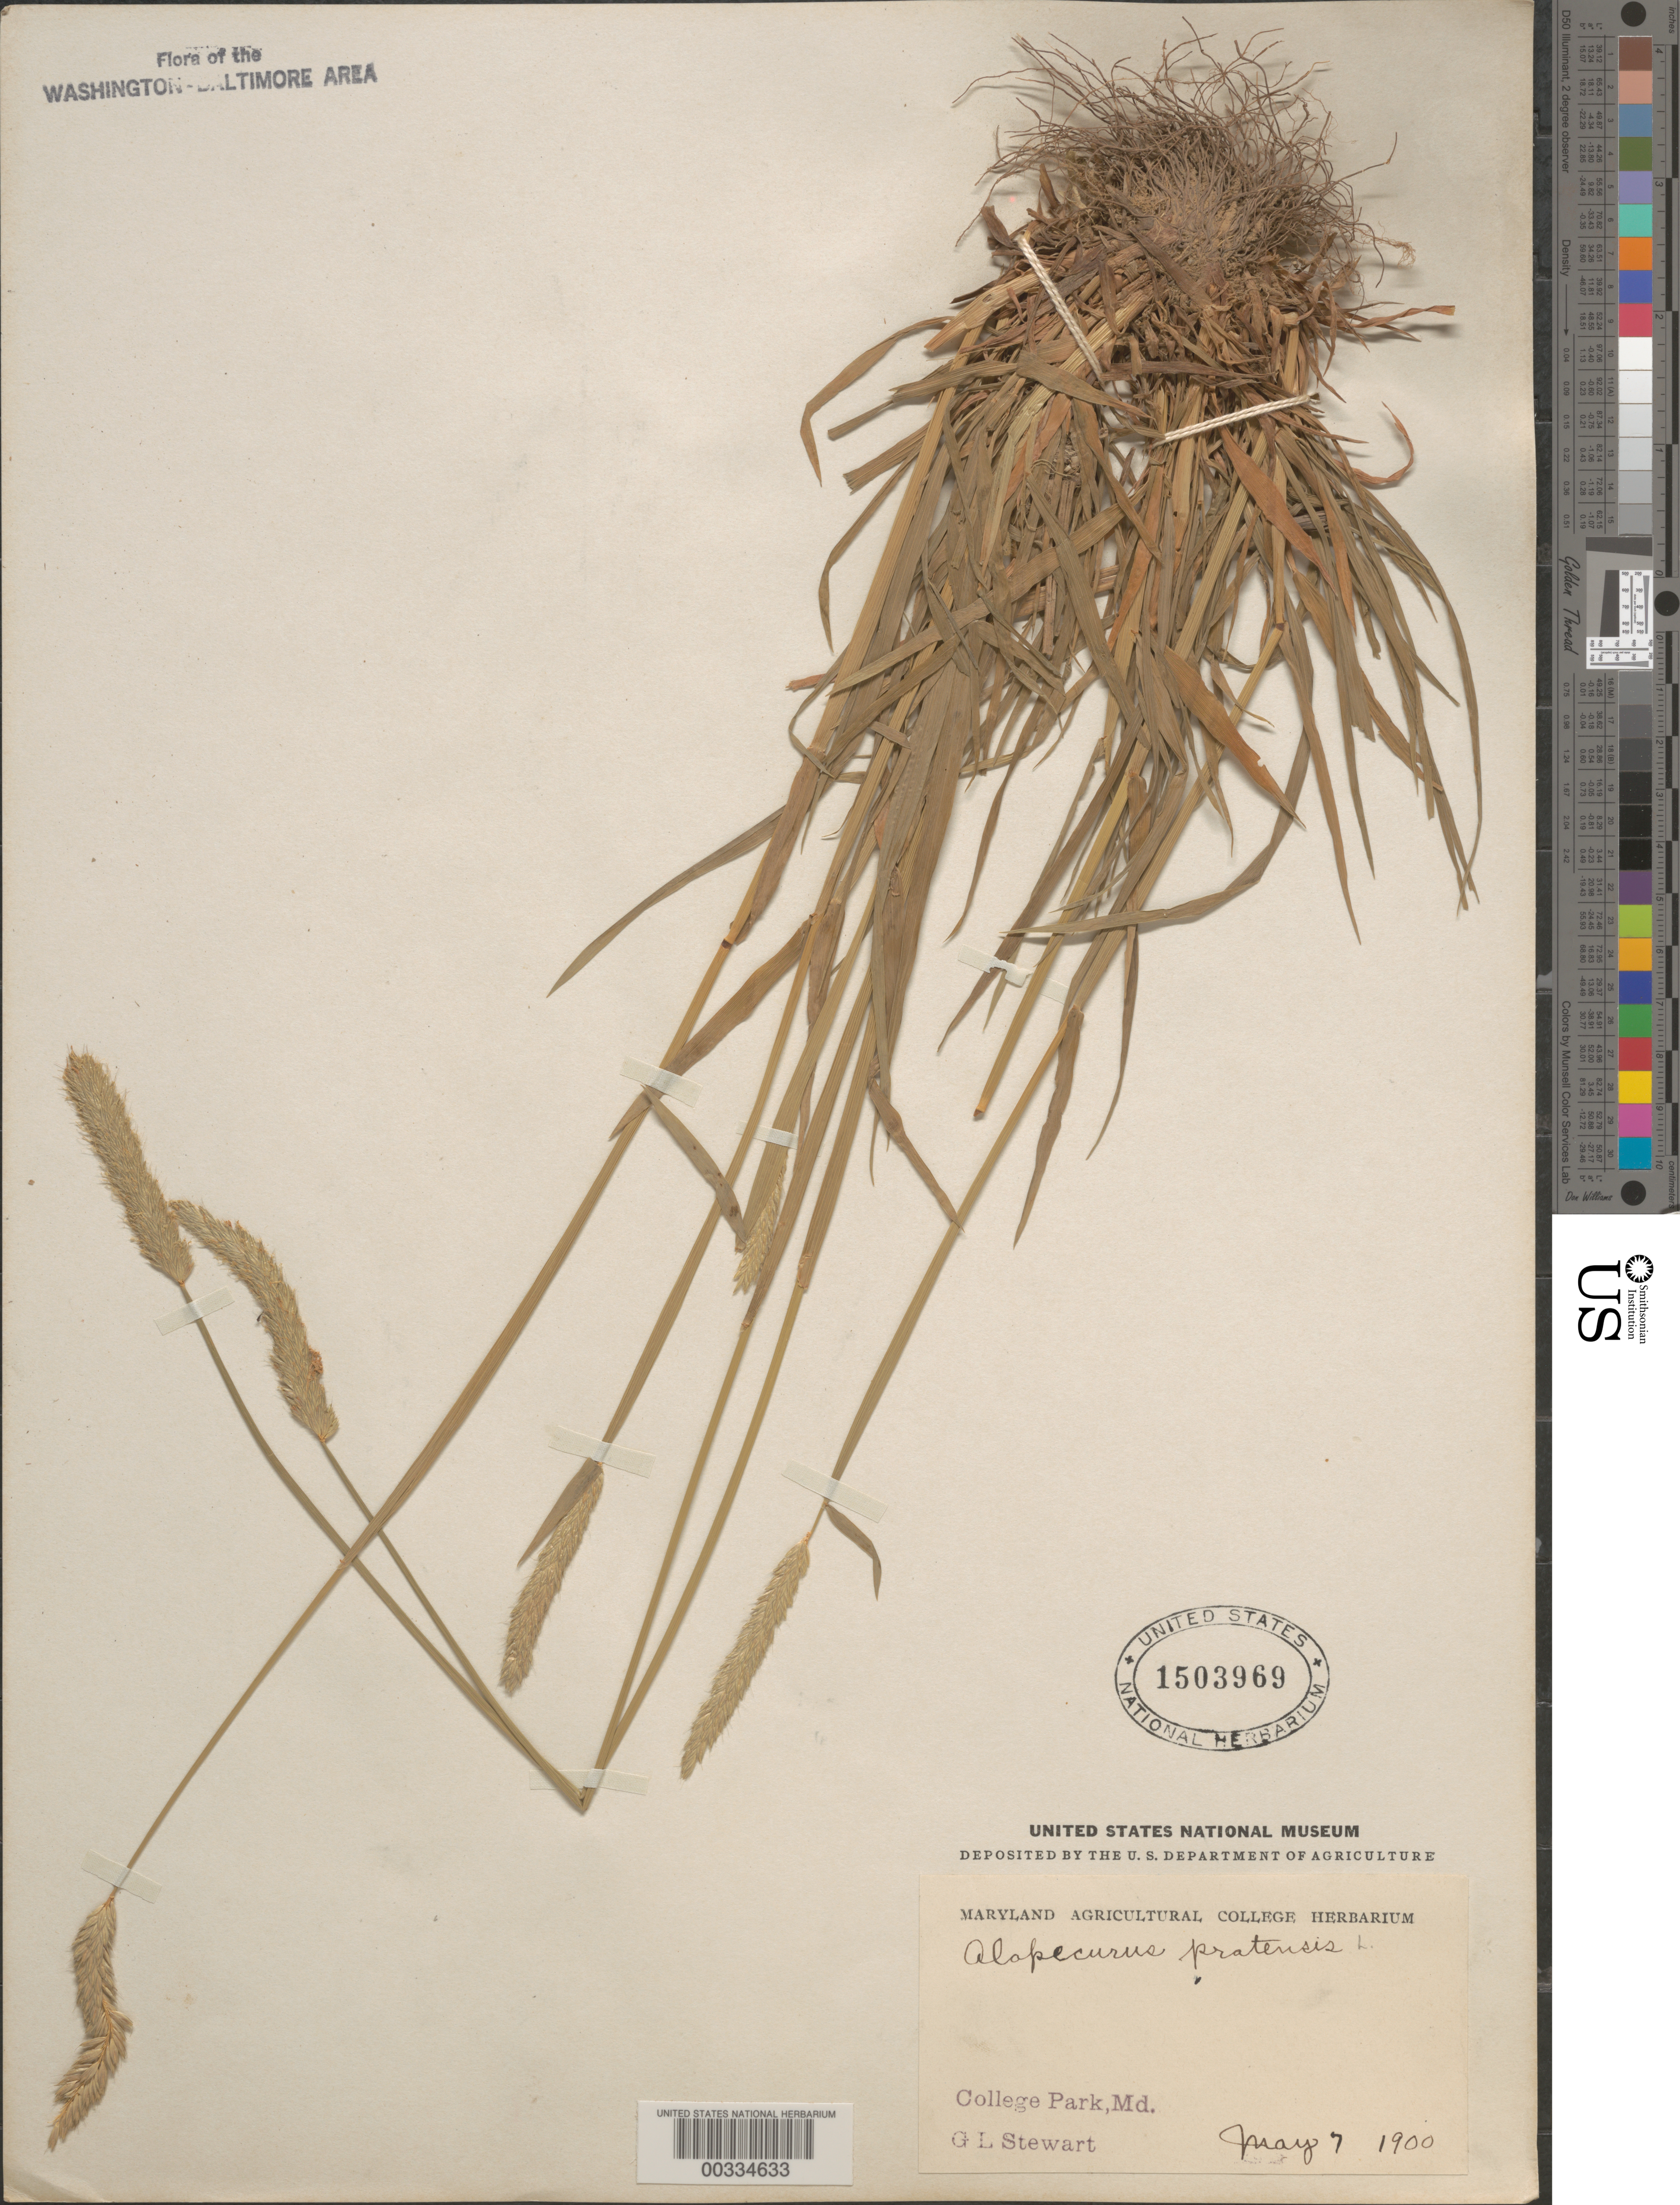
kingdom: Plantae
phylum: Tracheophyta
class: Liliopsida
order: Poales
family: Poaceae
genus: Alopecurus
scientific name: Alopecurus pratensis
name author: L.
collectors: G. Stewart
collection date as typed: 07 May 1900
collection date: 1900-05-07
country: United States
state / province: Maryland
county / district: Prince George's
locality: College Park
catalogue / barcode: US 1503969